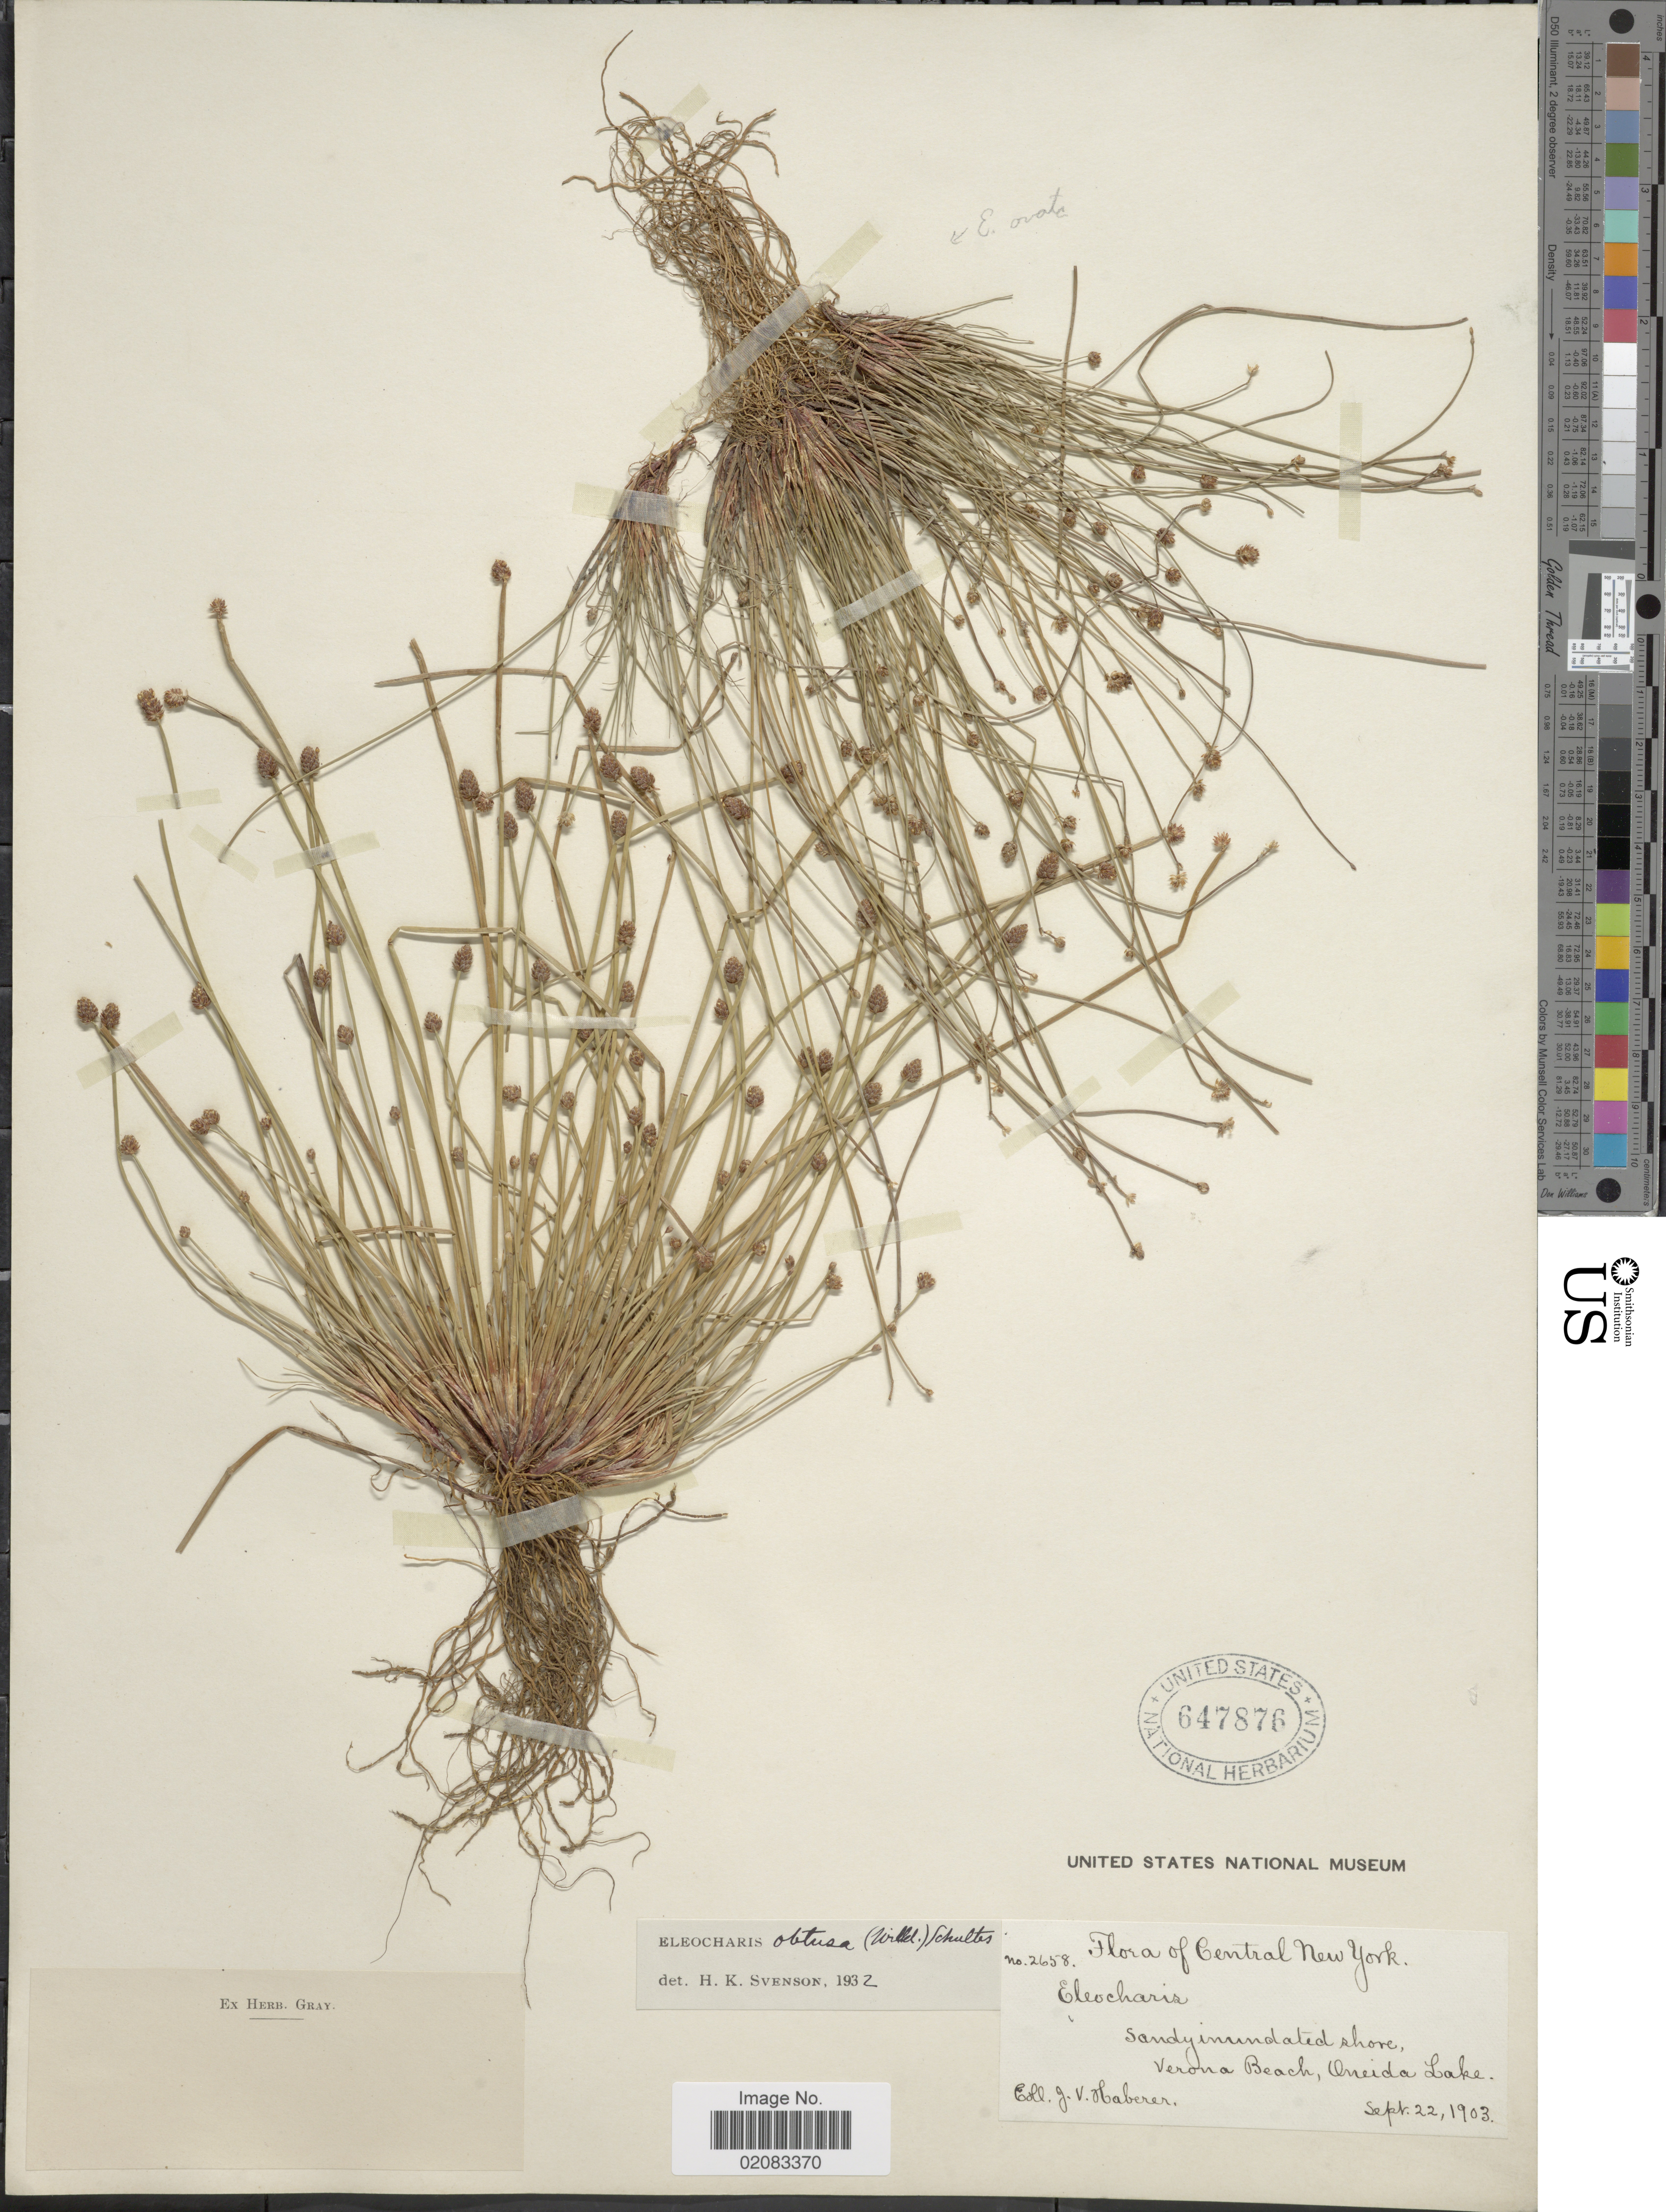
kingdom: Plantae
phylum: Tracheophyta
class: Liliopsida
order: Poales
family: Cyperaceae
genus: Eleocharis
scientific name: Eleocharis obtusa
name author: (Willd.) Schult.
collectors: J. V. Haberer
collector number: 2658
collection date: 1903-09-22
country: United States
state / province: New York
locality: Sandy imundated shore, Verona Beach, Oneida Lake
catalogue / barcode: US 647876